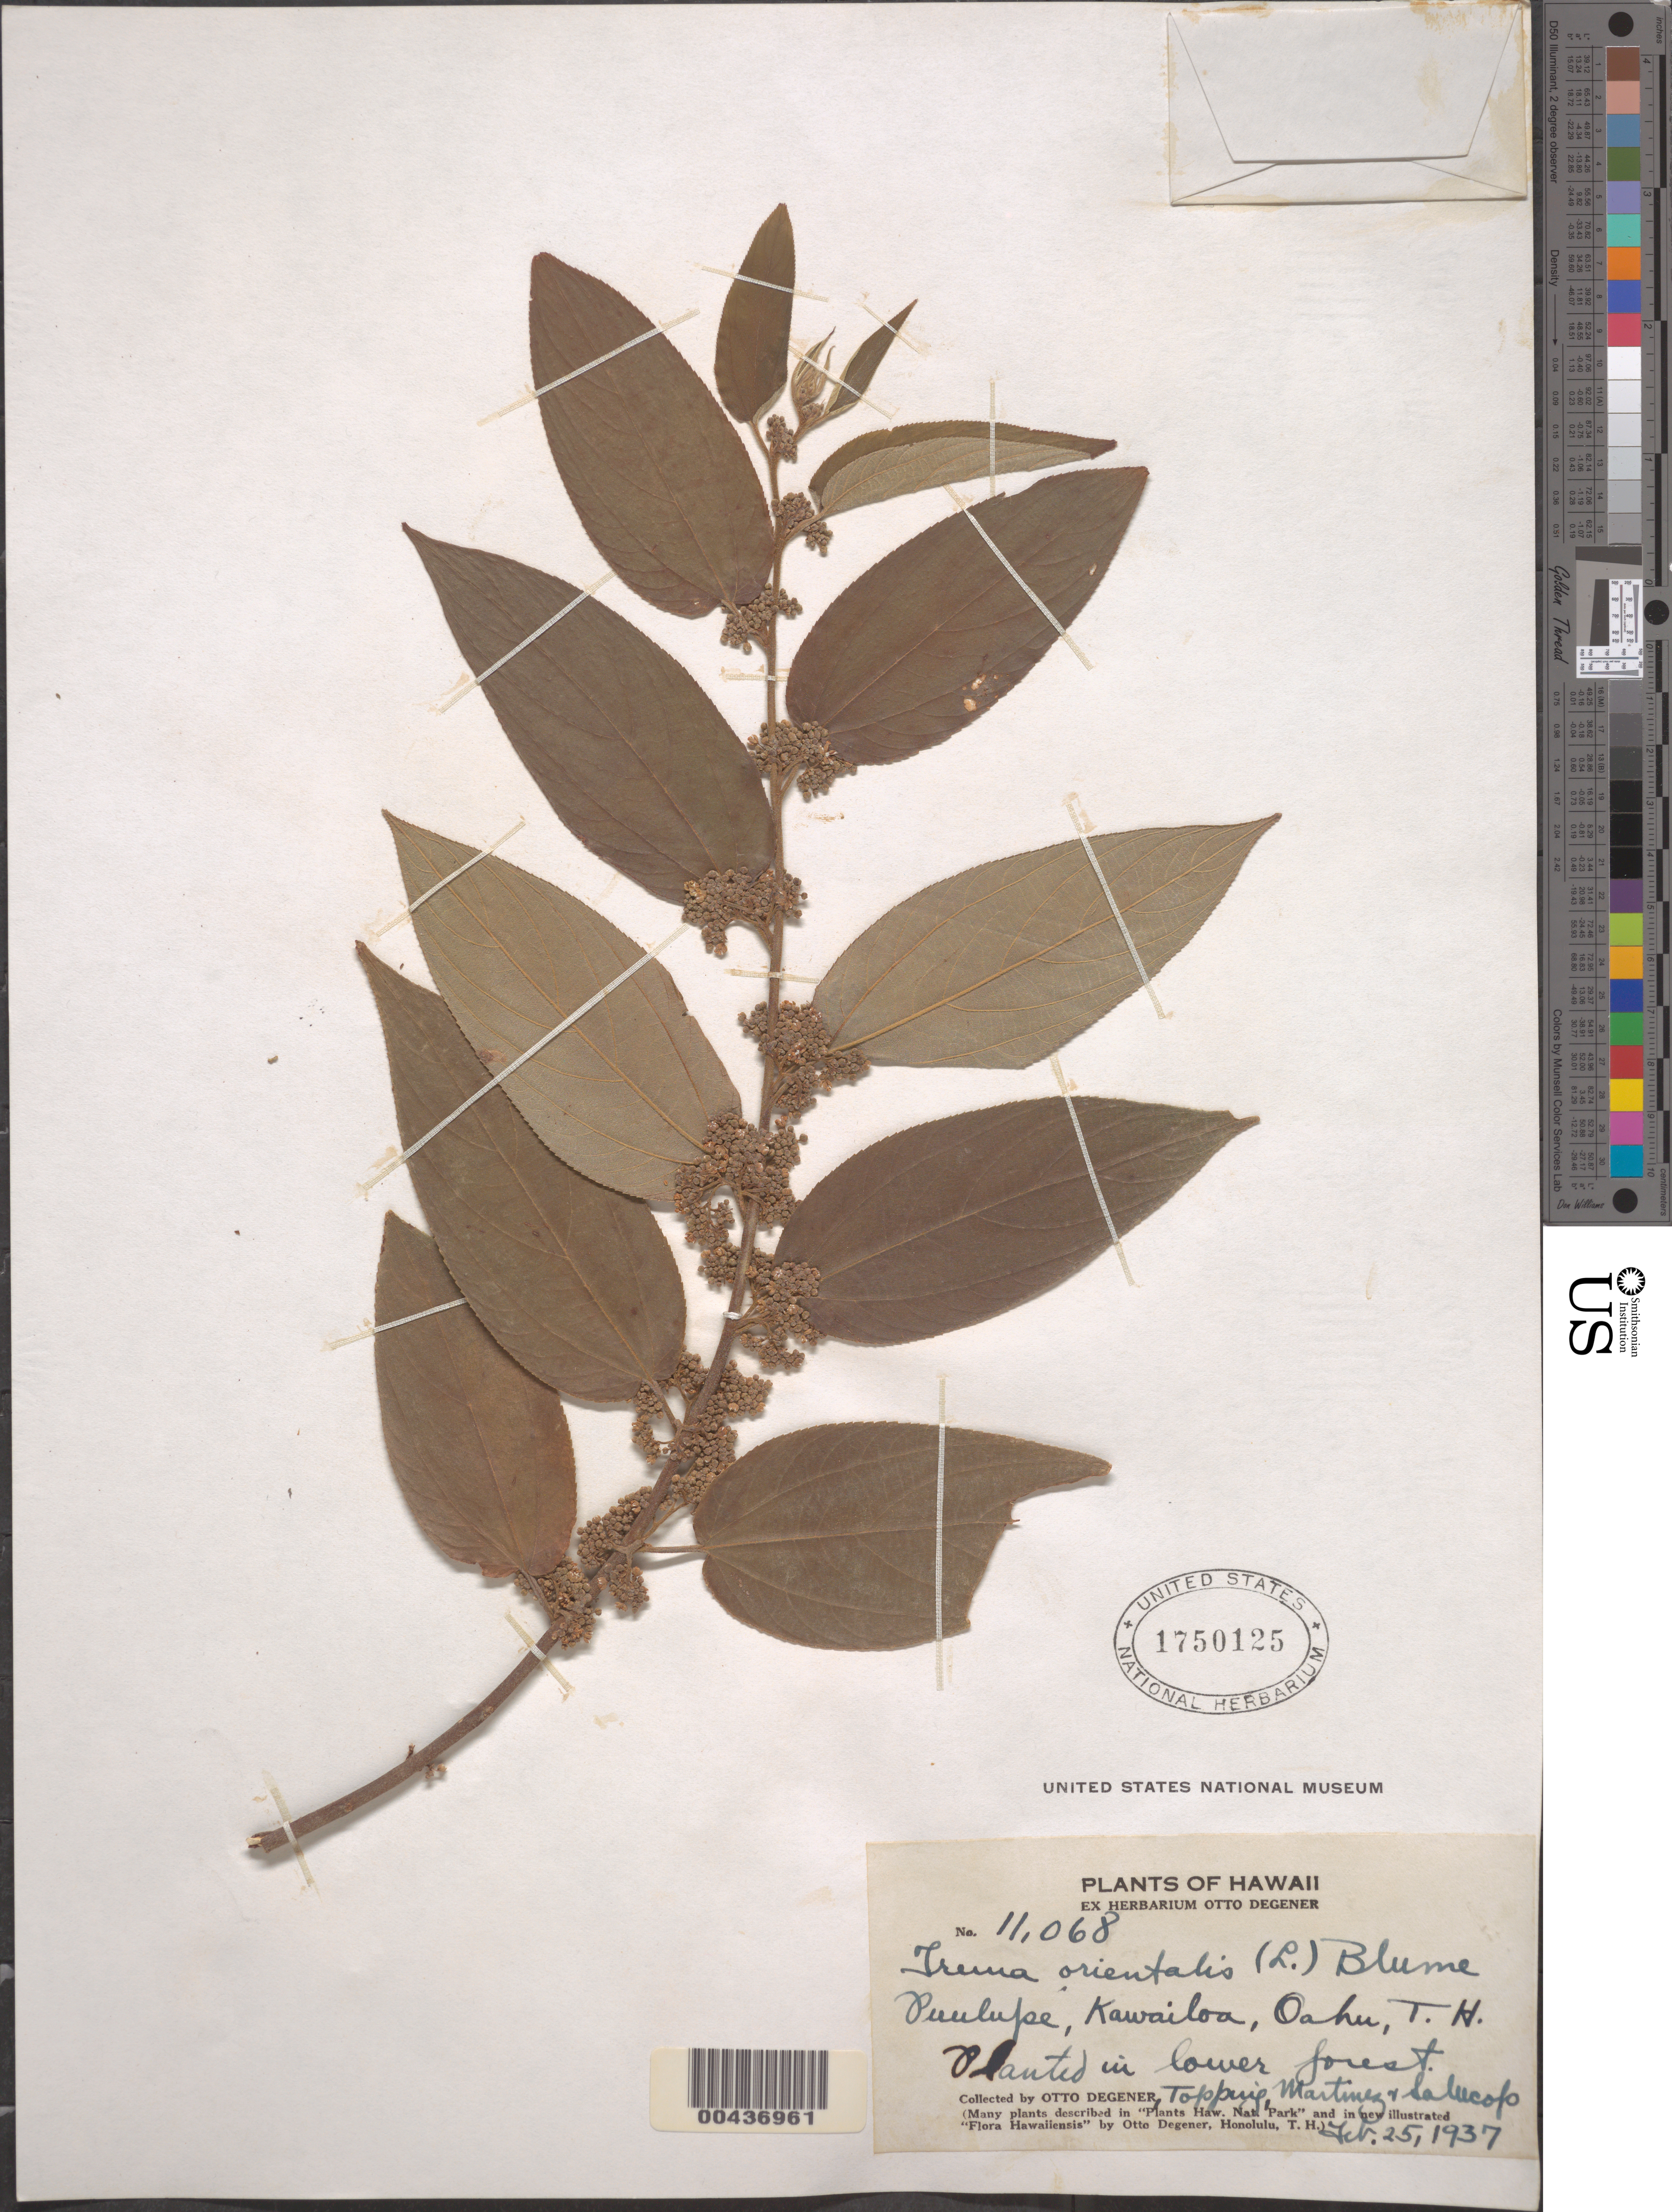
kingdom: Plantae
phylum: Tracheophyta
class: Magnoliopsida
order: Rosales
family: Cannabaceae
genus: Trema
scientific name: Trema orientale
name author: (L.) Blume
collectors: O. Degener, D. L. Topping, -- Martinez & -- Salucop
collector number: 11068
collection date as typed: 25 Feb 1937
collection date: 1937-02-25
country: United States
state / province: Hawaii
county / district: Honolulu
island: Oahu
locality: Puulupe, Kawailoa, Oahu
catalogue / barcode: US 1750125